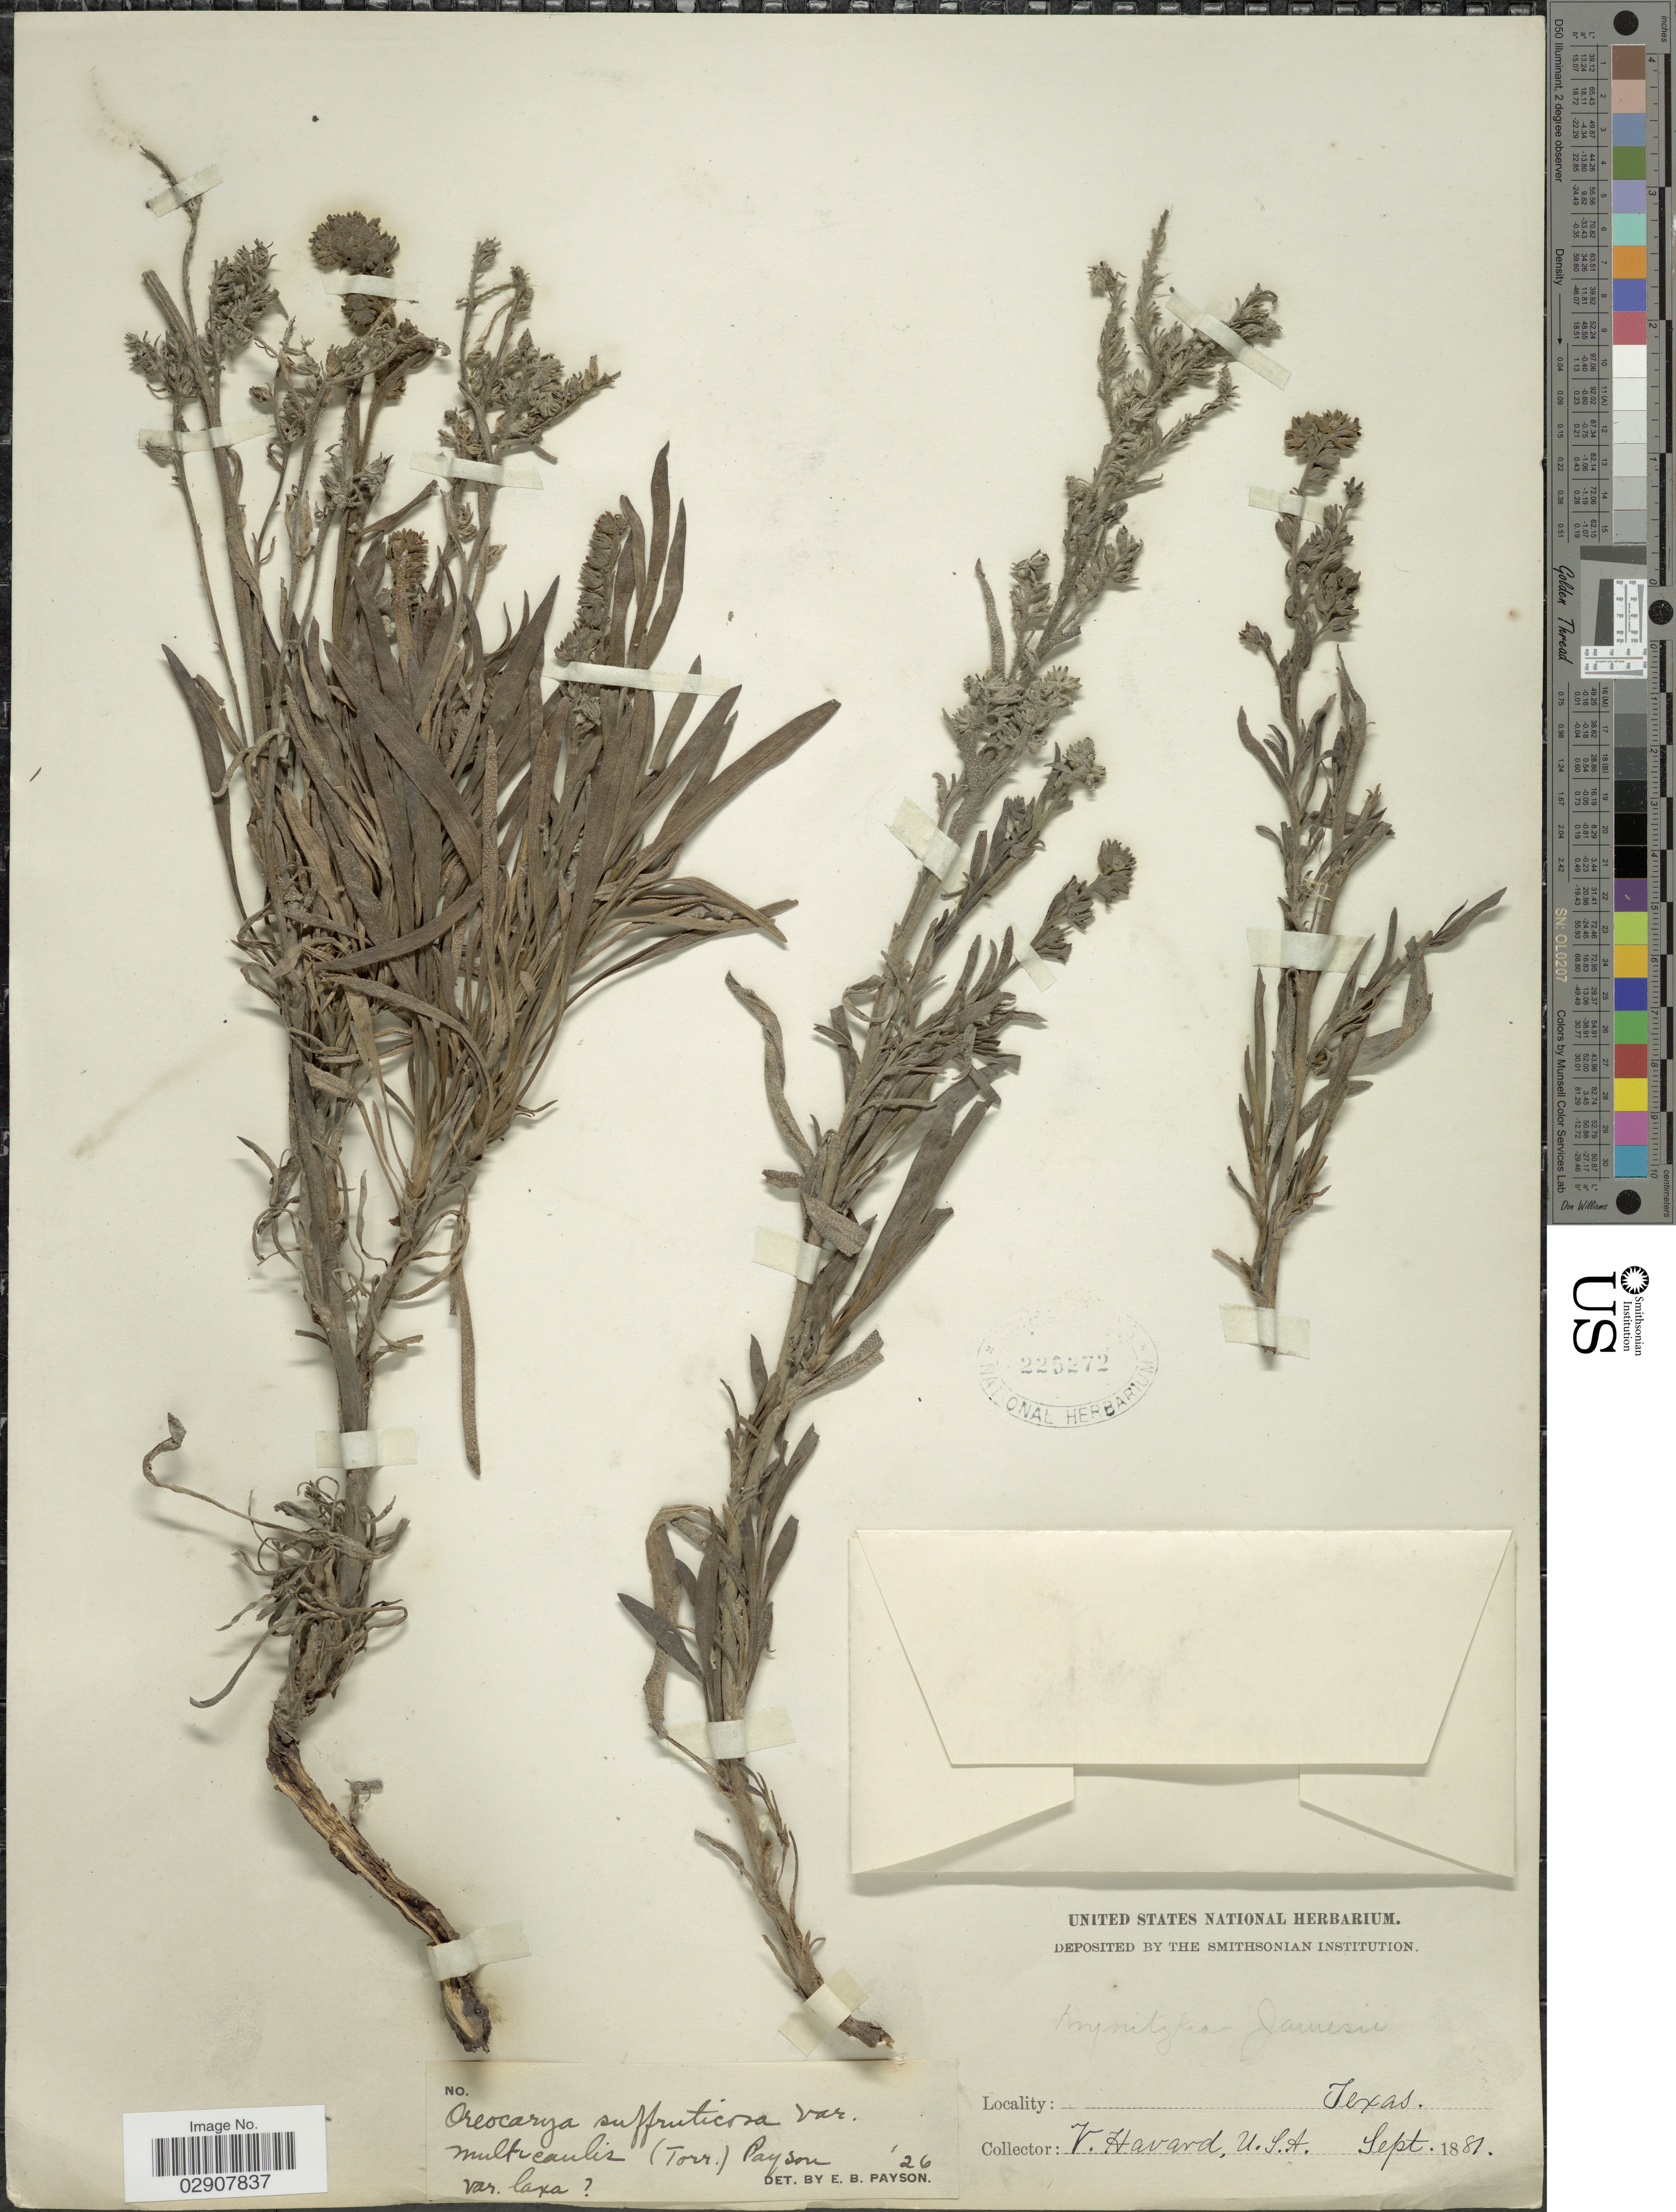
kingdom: Plantae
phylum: Tracheophyta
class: Magnoliopsida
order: Boraginales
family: Boraginaceae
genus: Cryptantha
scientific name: Cryptantha jamesii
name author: (Torr.) Payson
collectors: V. Havard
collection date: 1881-09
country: United States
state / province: Texas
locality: Texas.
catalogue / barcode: US 225272